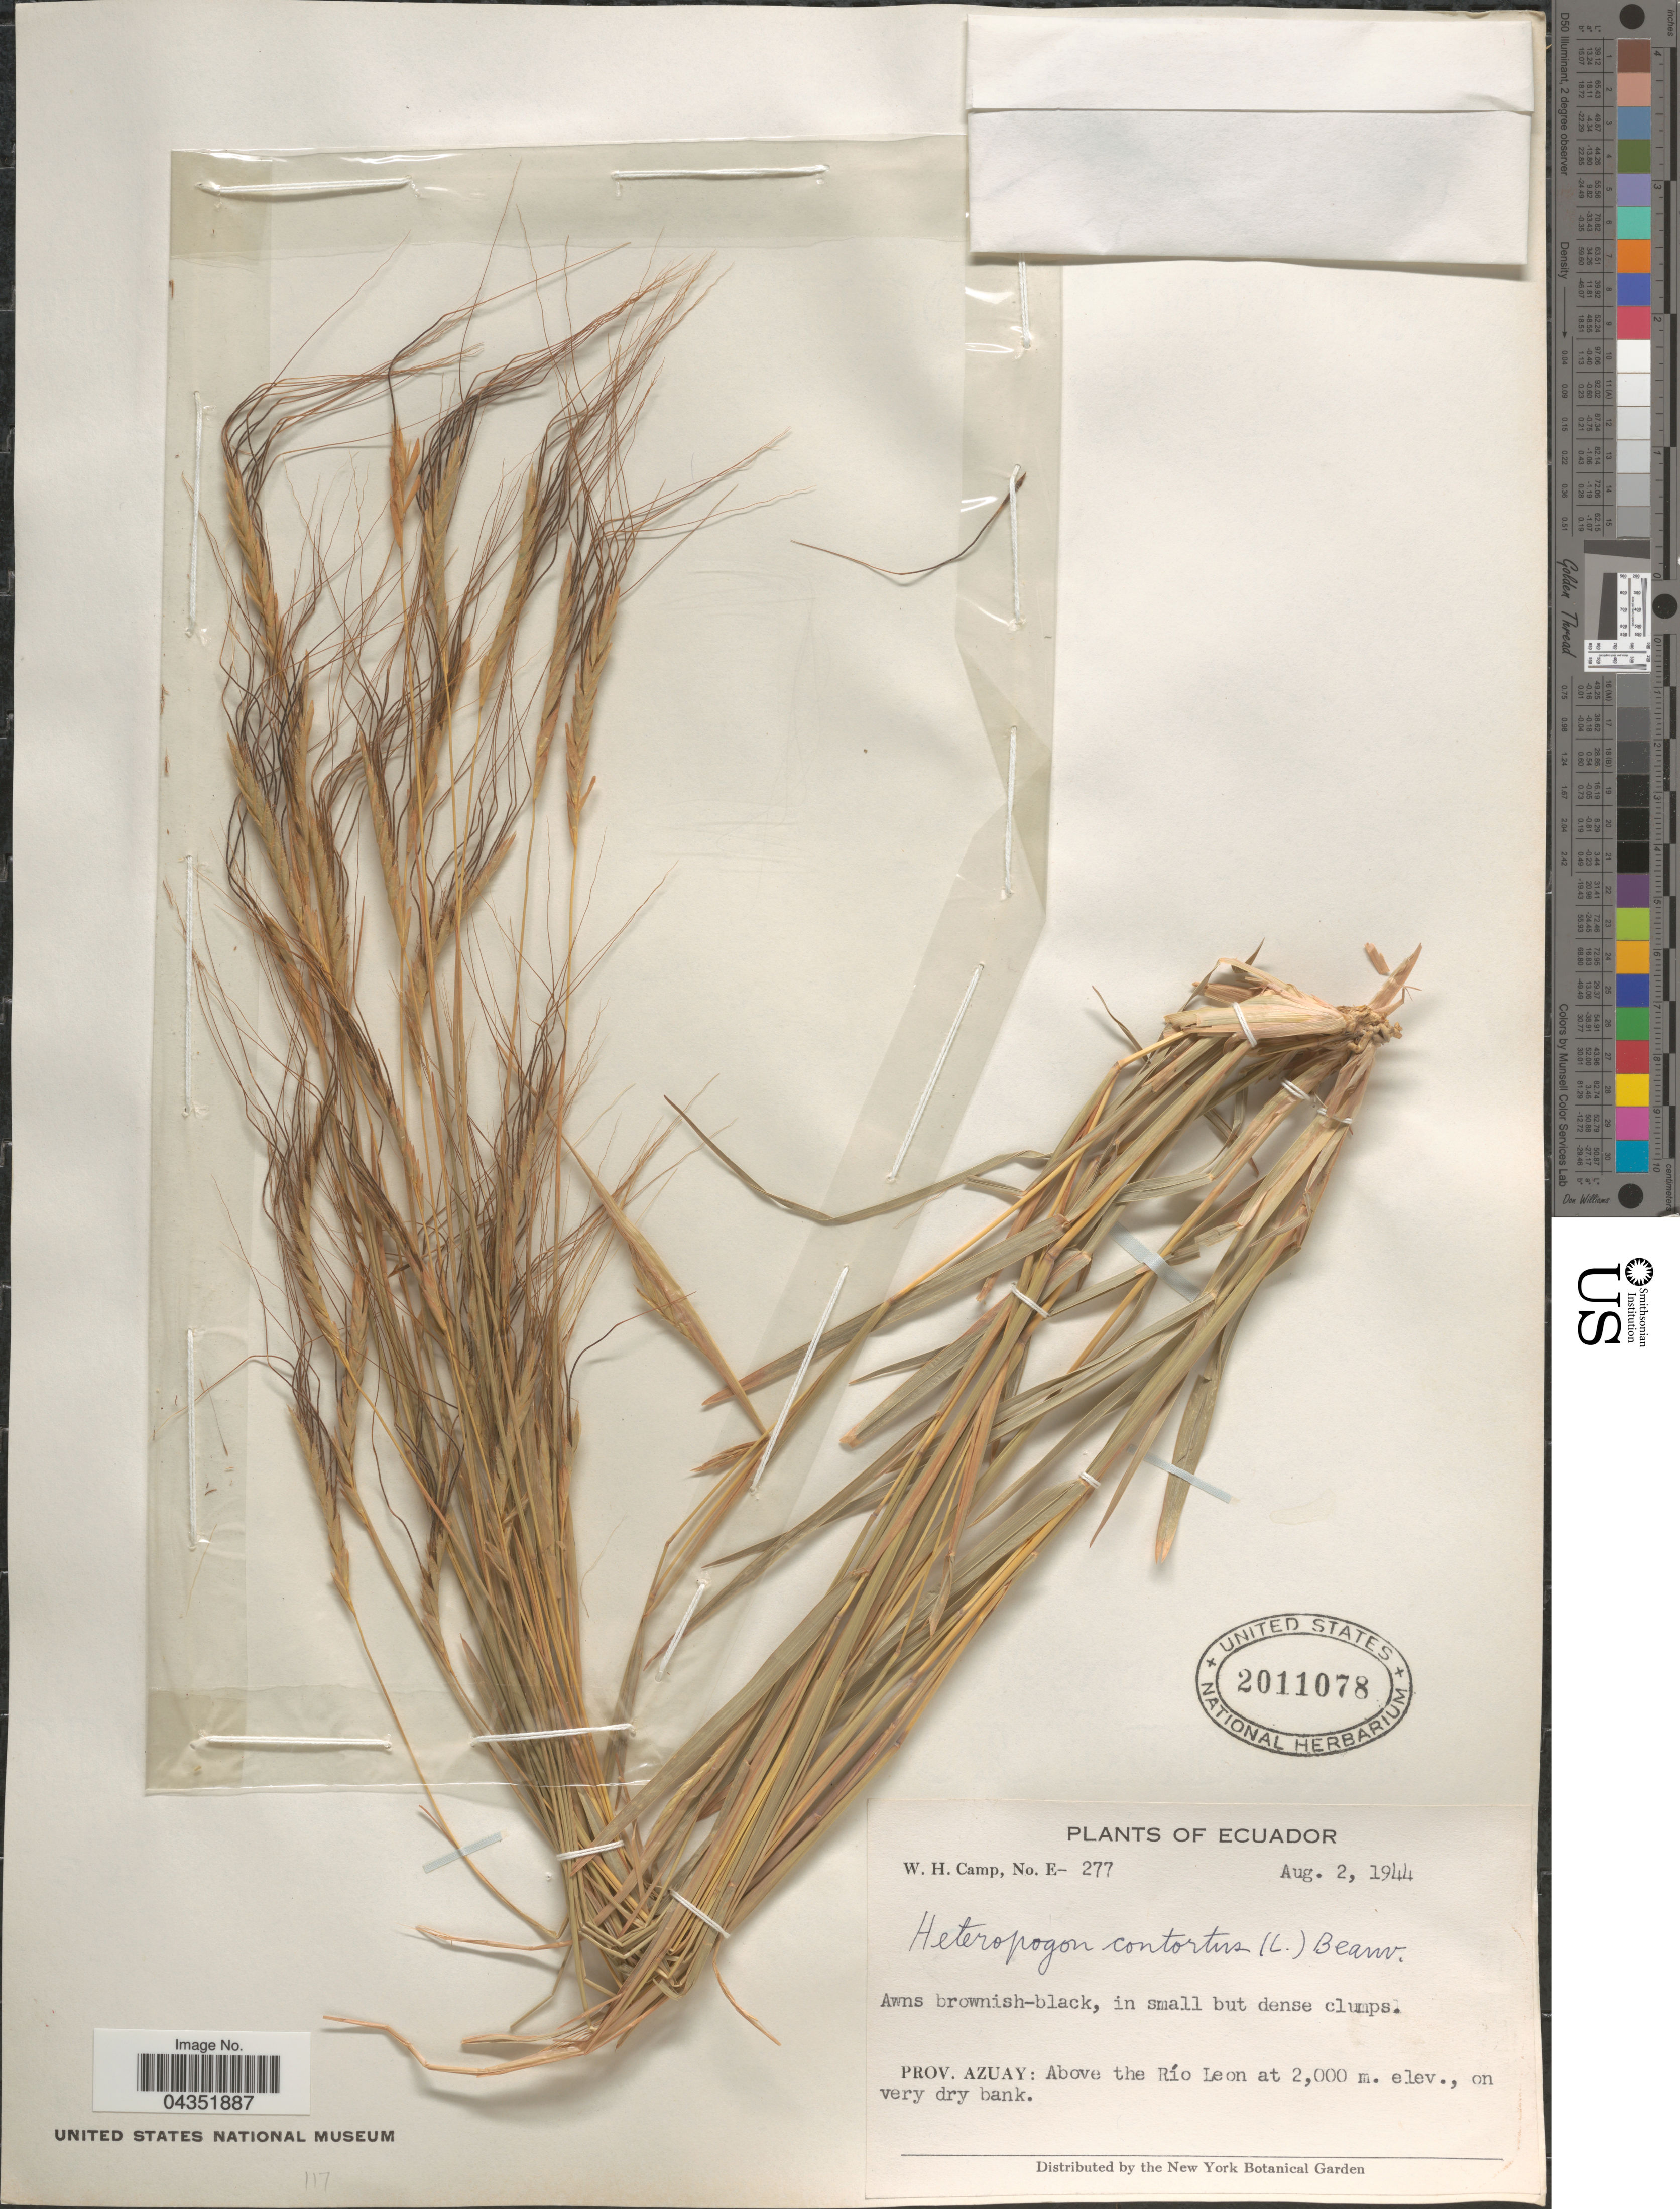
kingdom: Plantae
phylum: Tracheophyta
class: Liliopsida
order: Poales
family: Poaceae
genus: Heteropogon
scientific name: Heteropogon contortus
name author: (L.) P. Beauv. ex Roem. & Schult.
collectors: W. H. Camp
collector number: E-277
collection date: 1944-08-02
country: Ecuador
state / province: Azuay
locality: Above the Río Leon.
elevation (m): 2000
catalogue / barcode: US 2011078